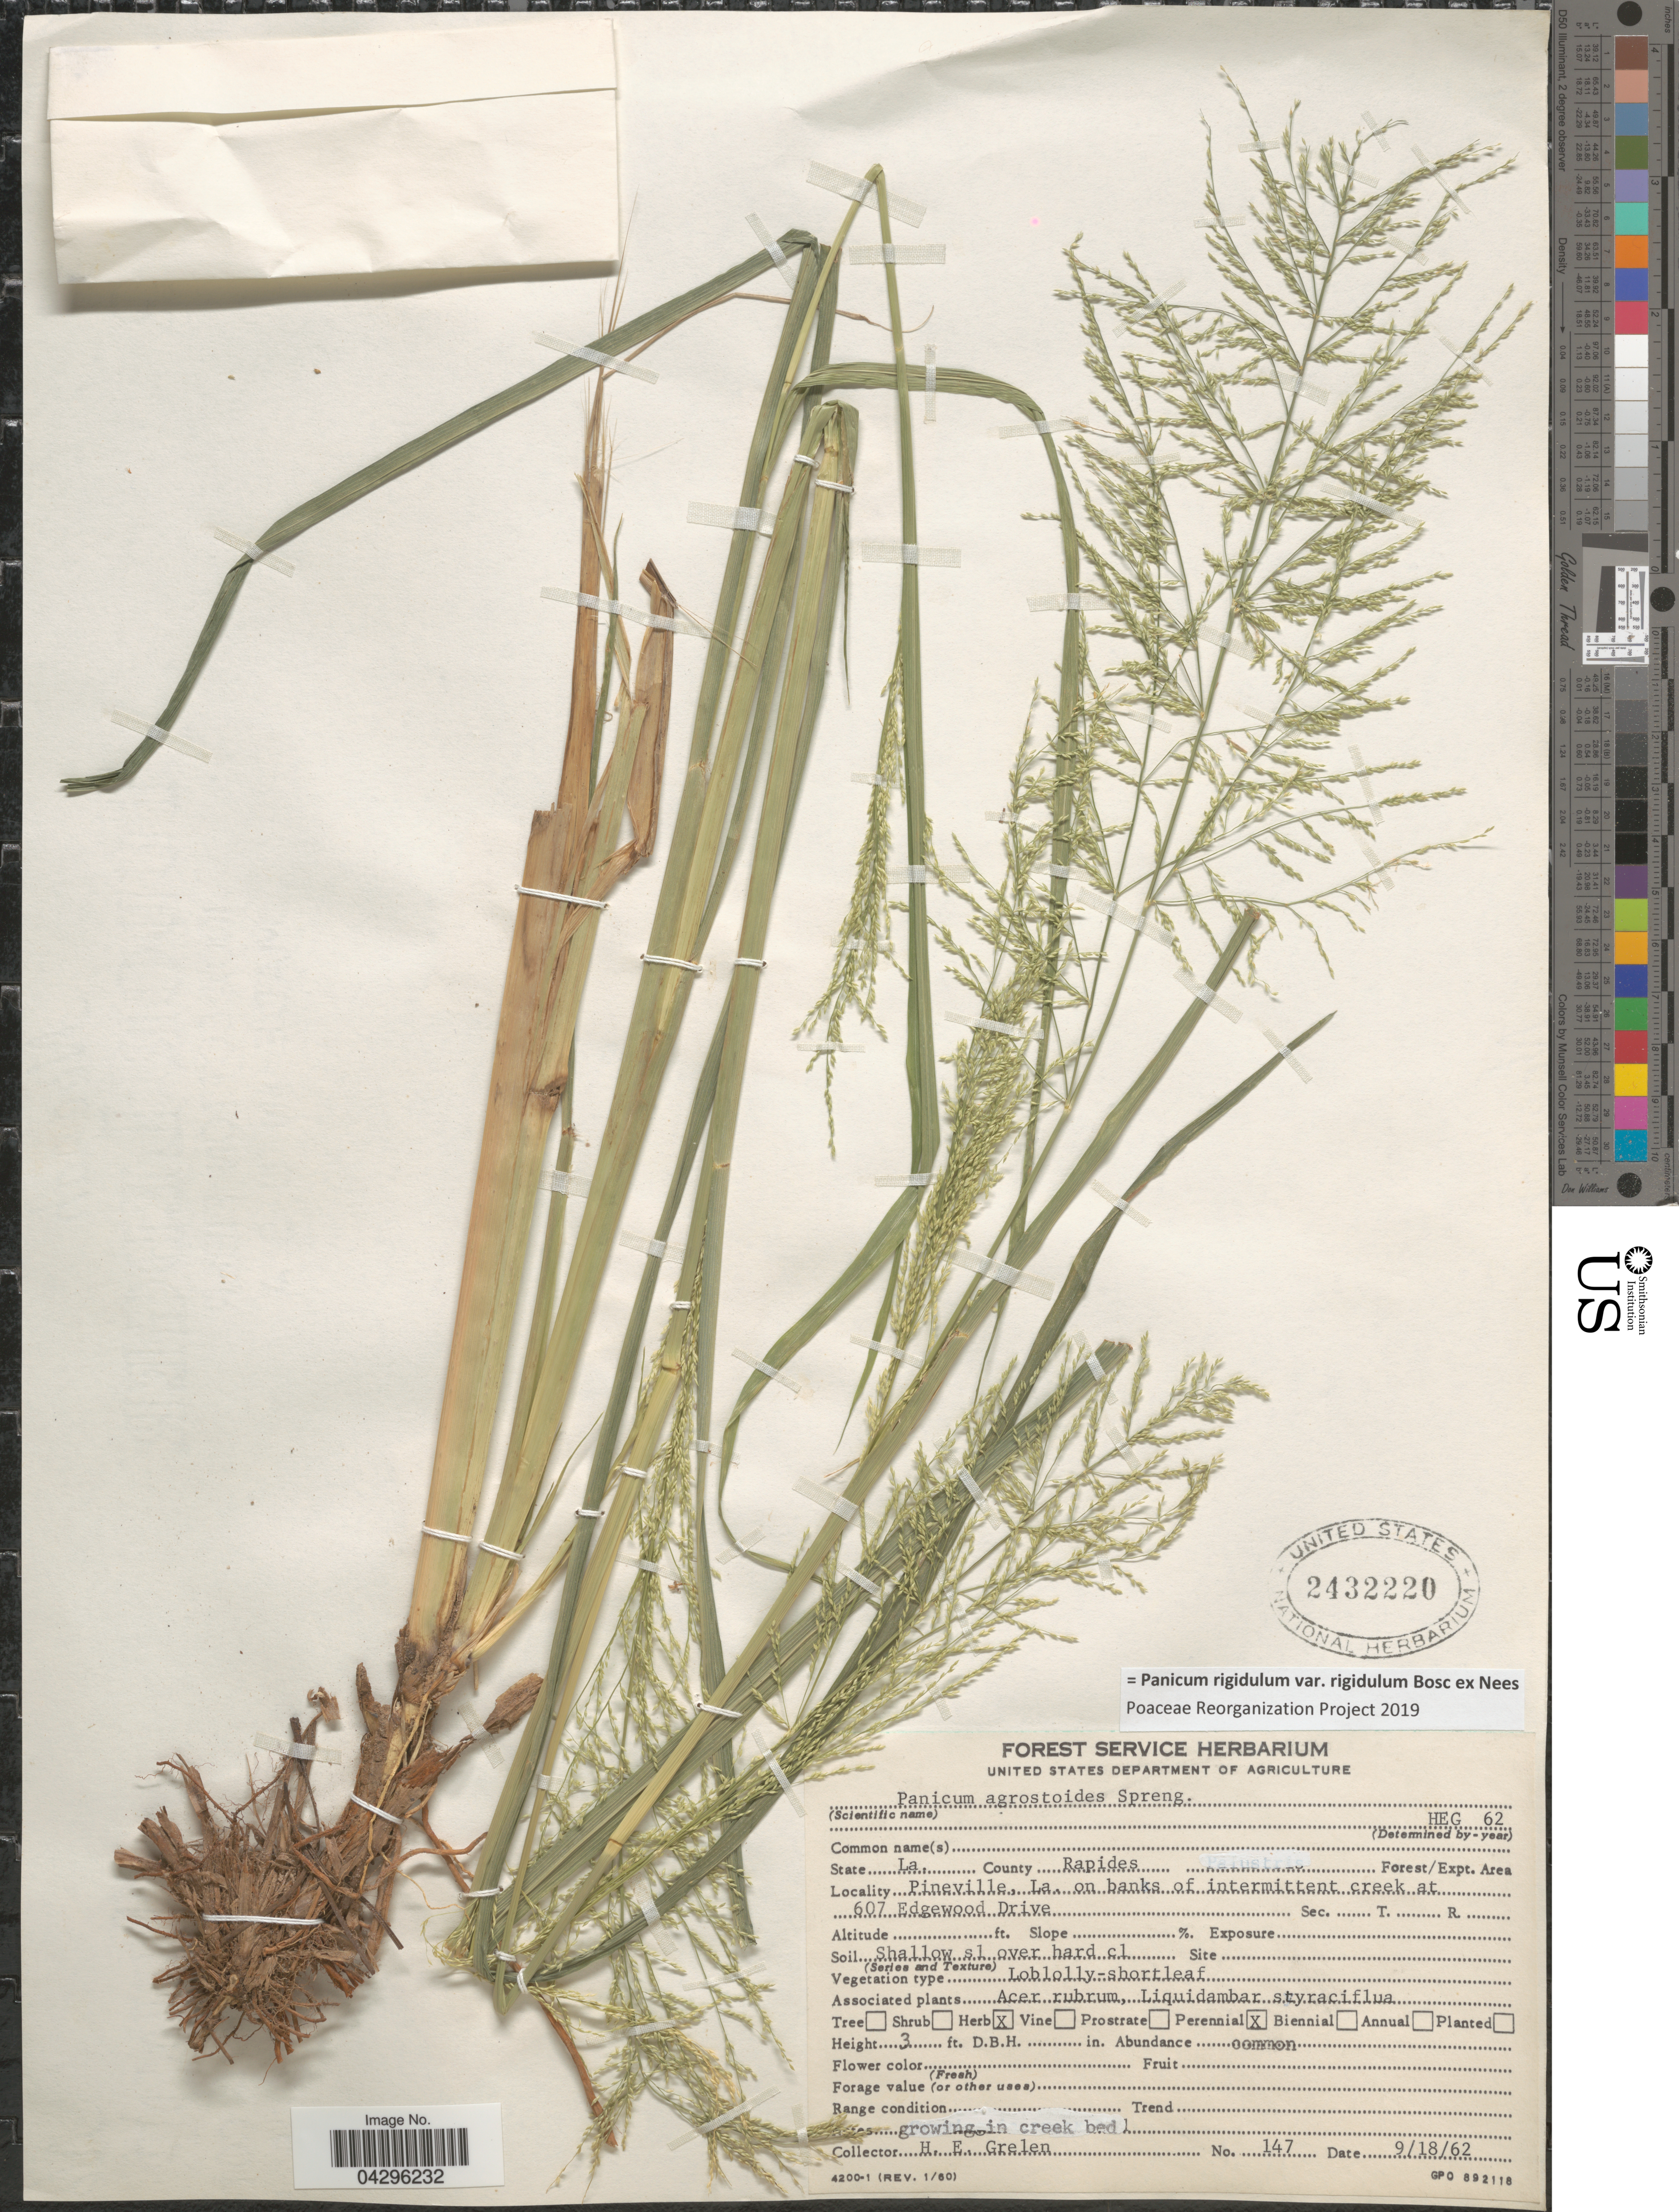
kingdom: Plantae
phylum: Tracheophyta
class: Liliopsida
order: Poales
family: Poaceae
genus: Panicum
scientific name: Panicum rigidulum var. rigidulum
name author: Bosc ex Nees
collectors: H. Grelen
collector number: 147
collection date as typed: Transcribed d/m/y: 18/9/62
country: United States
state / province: Louisiana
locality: County Rapides. Pineville, La. on banks of intermittent creek at 607 Edgewood Drive.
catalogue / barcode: US 2432220